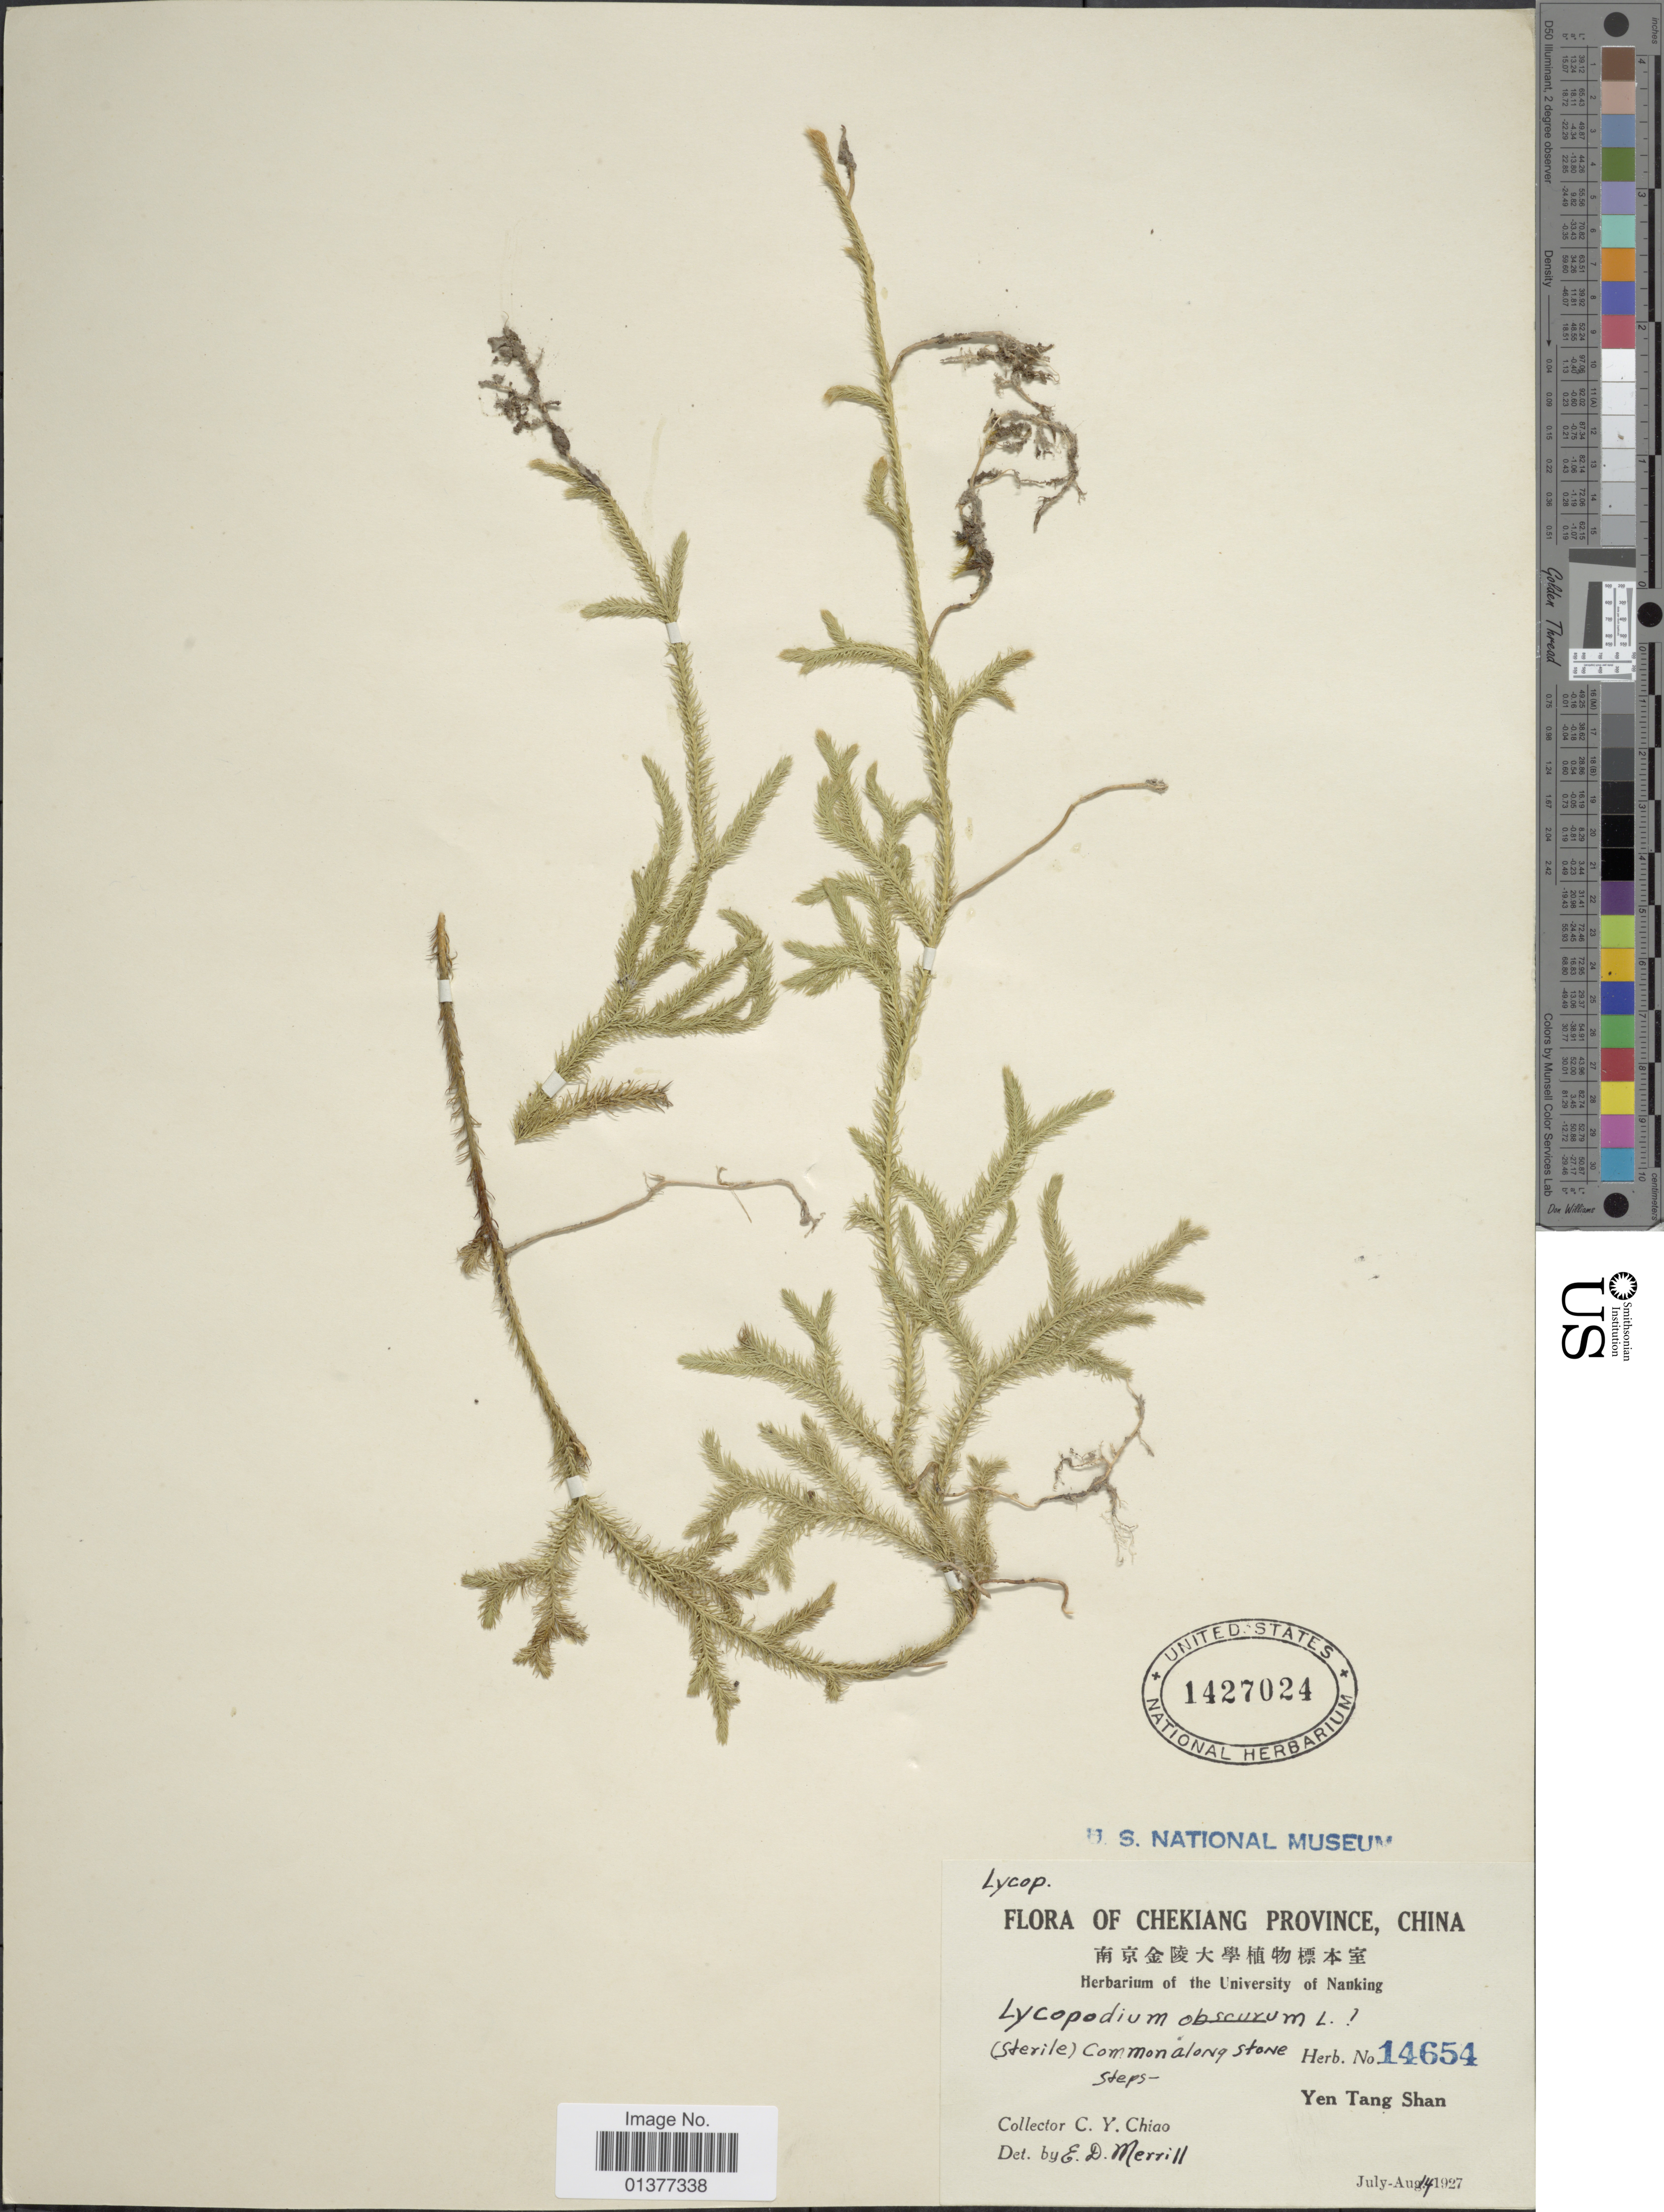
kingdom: Plantae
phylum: Tracheophyta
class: Lycopodiopsida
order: Lycopodiales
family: Lycopodiaceae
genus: Lycopodium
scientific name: Lycopodium clavatum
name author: L.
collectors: C. Y. Chiao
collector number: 14654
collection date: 1927-07-14/1927-08-14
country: China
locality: Chekiang province, Yen Tang Shan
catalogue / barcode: US 1427024